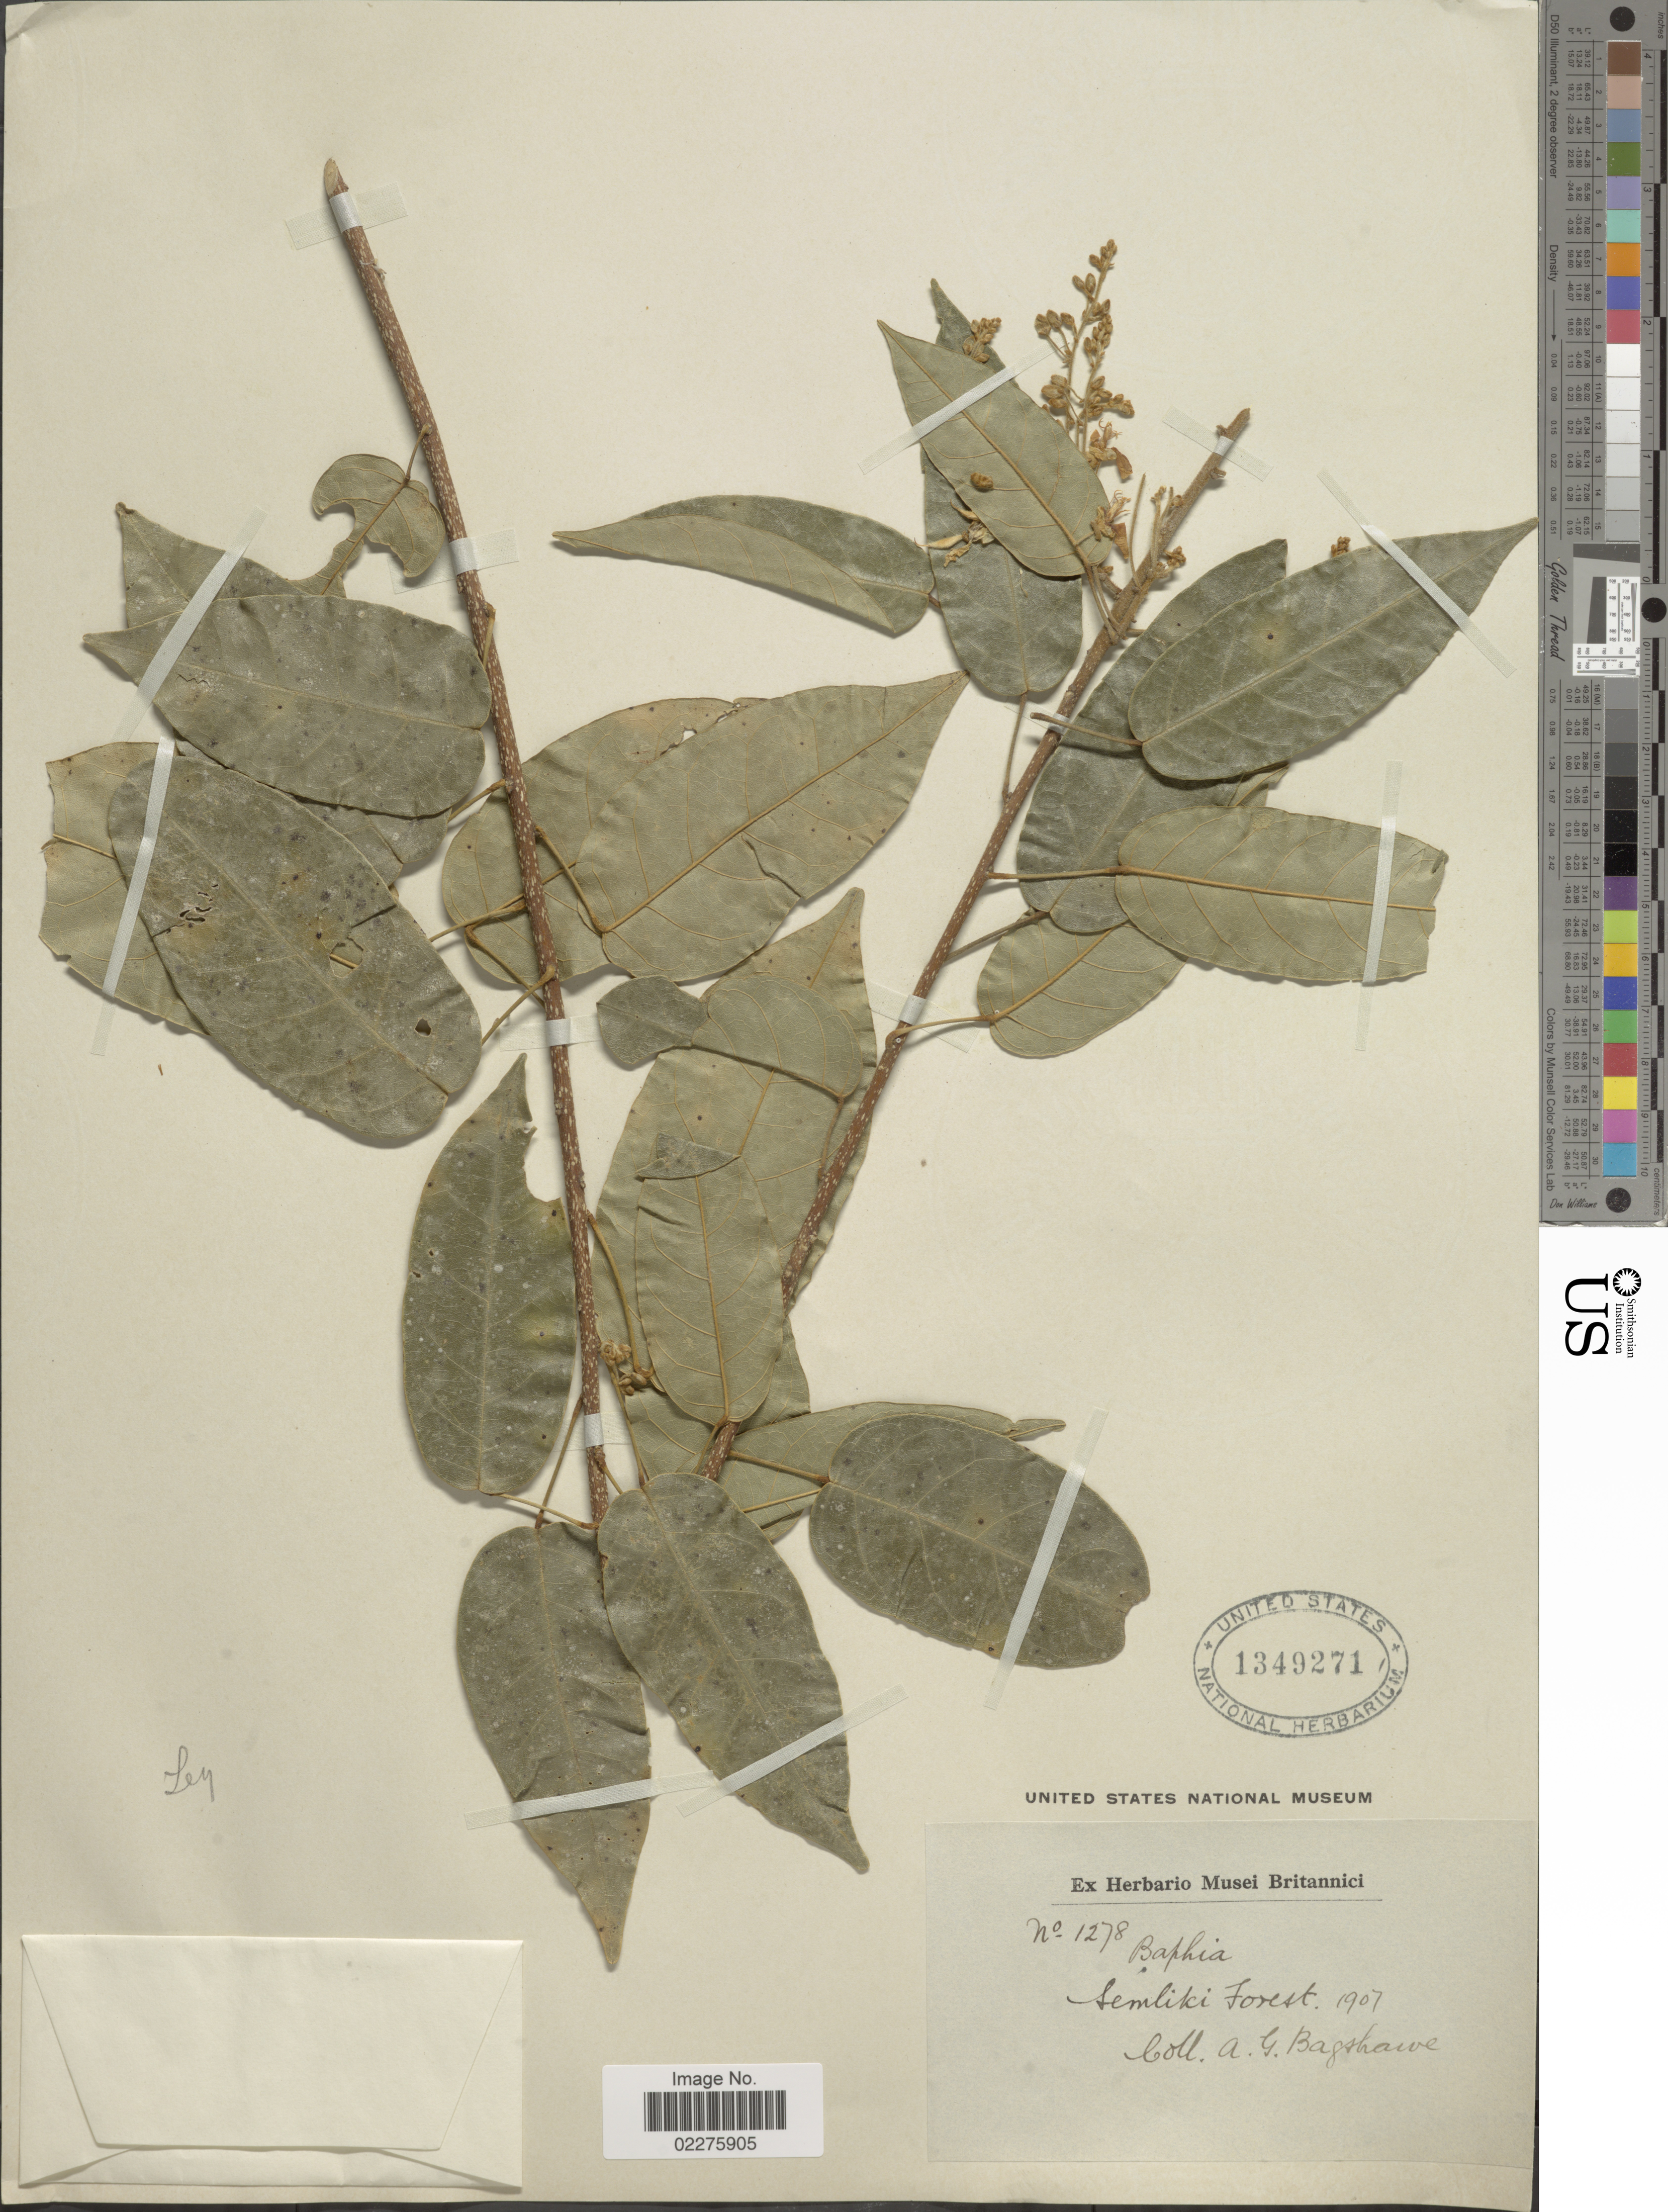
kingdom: Plantae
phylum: Tracheophyta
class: Magnoliopsida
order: Fabales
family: Fabaceae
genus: Baphia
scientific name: Baphia sp.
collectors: A. Bagshawe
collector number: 1278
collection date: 1907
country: Uganda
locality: Semliki Forest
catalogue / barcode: US 1349271